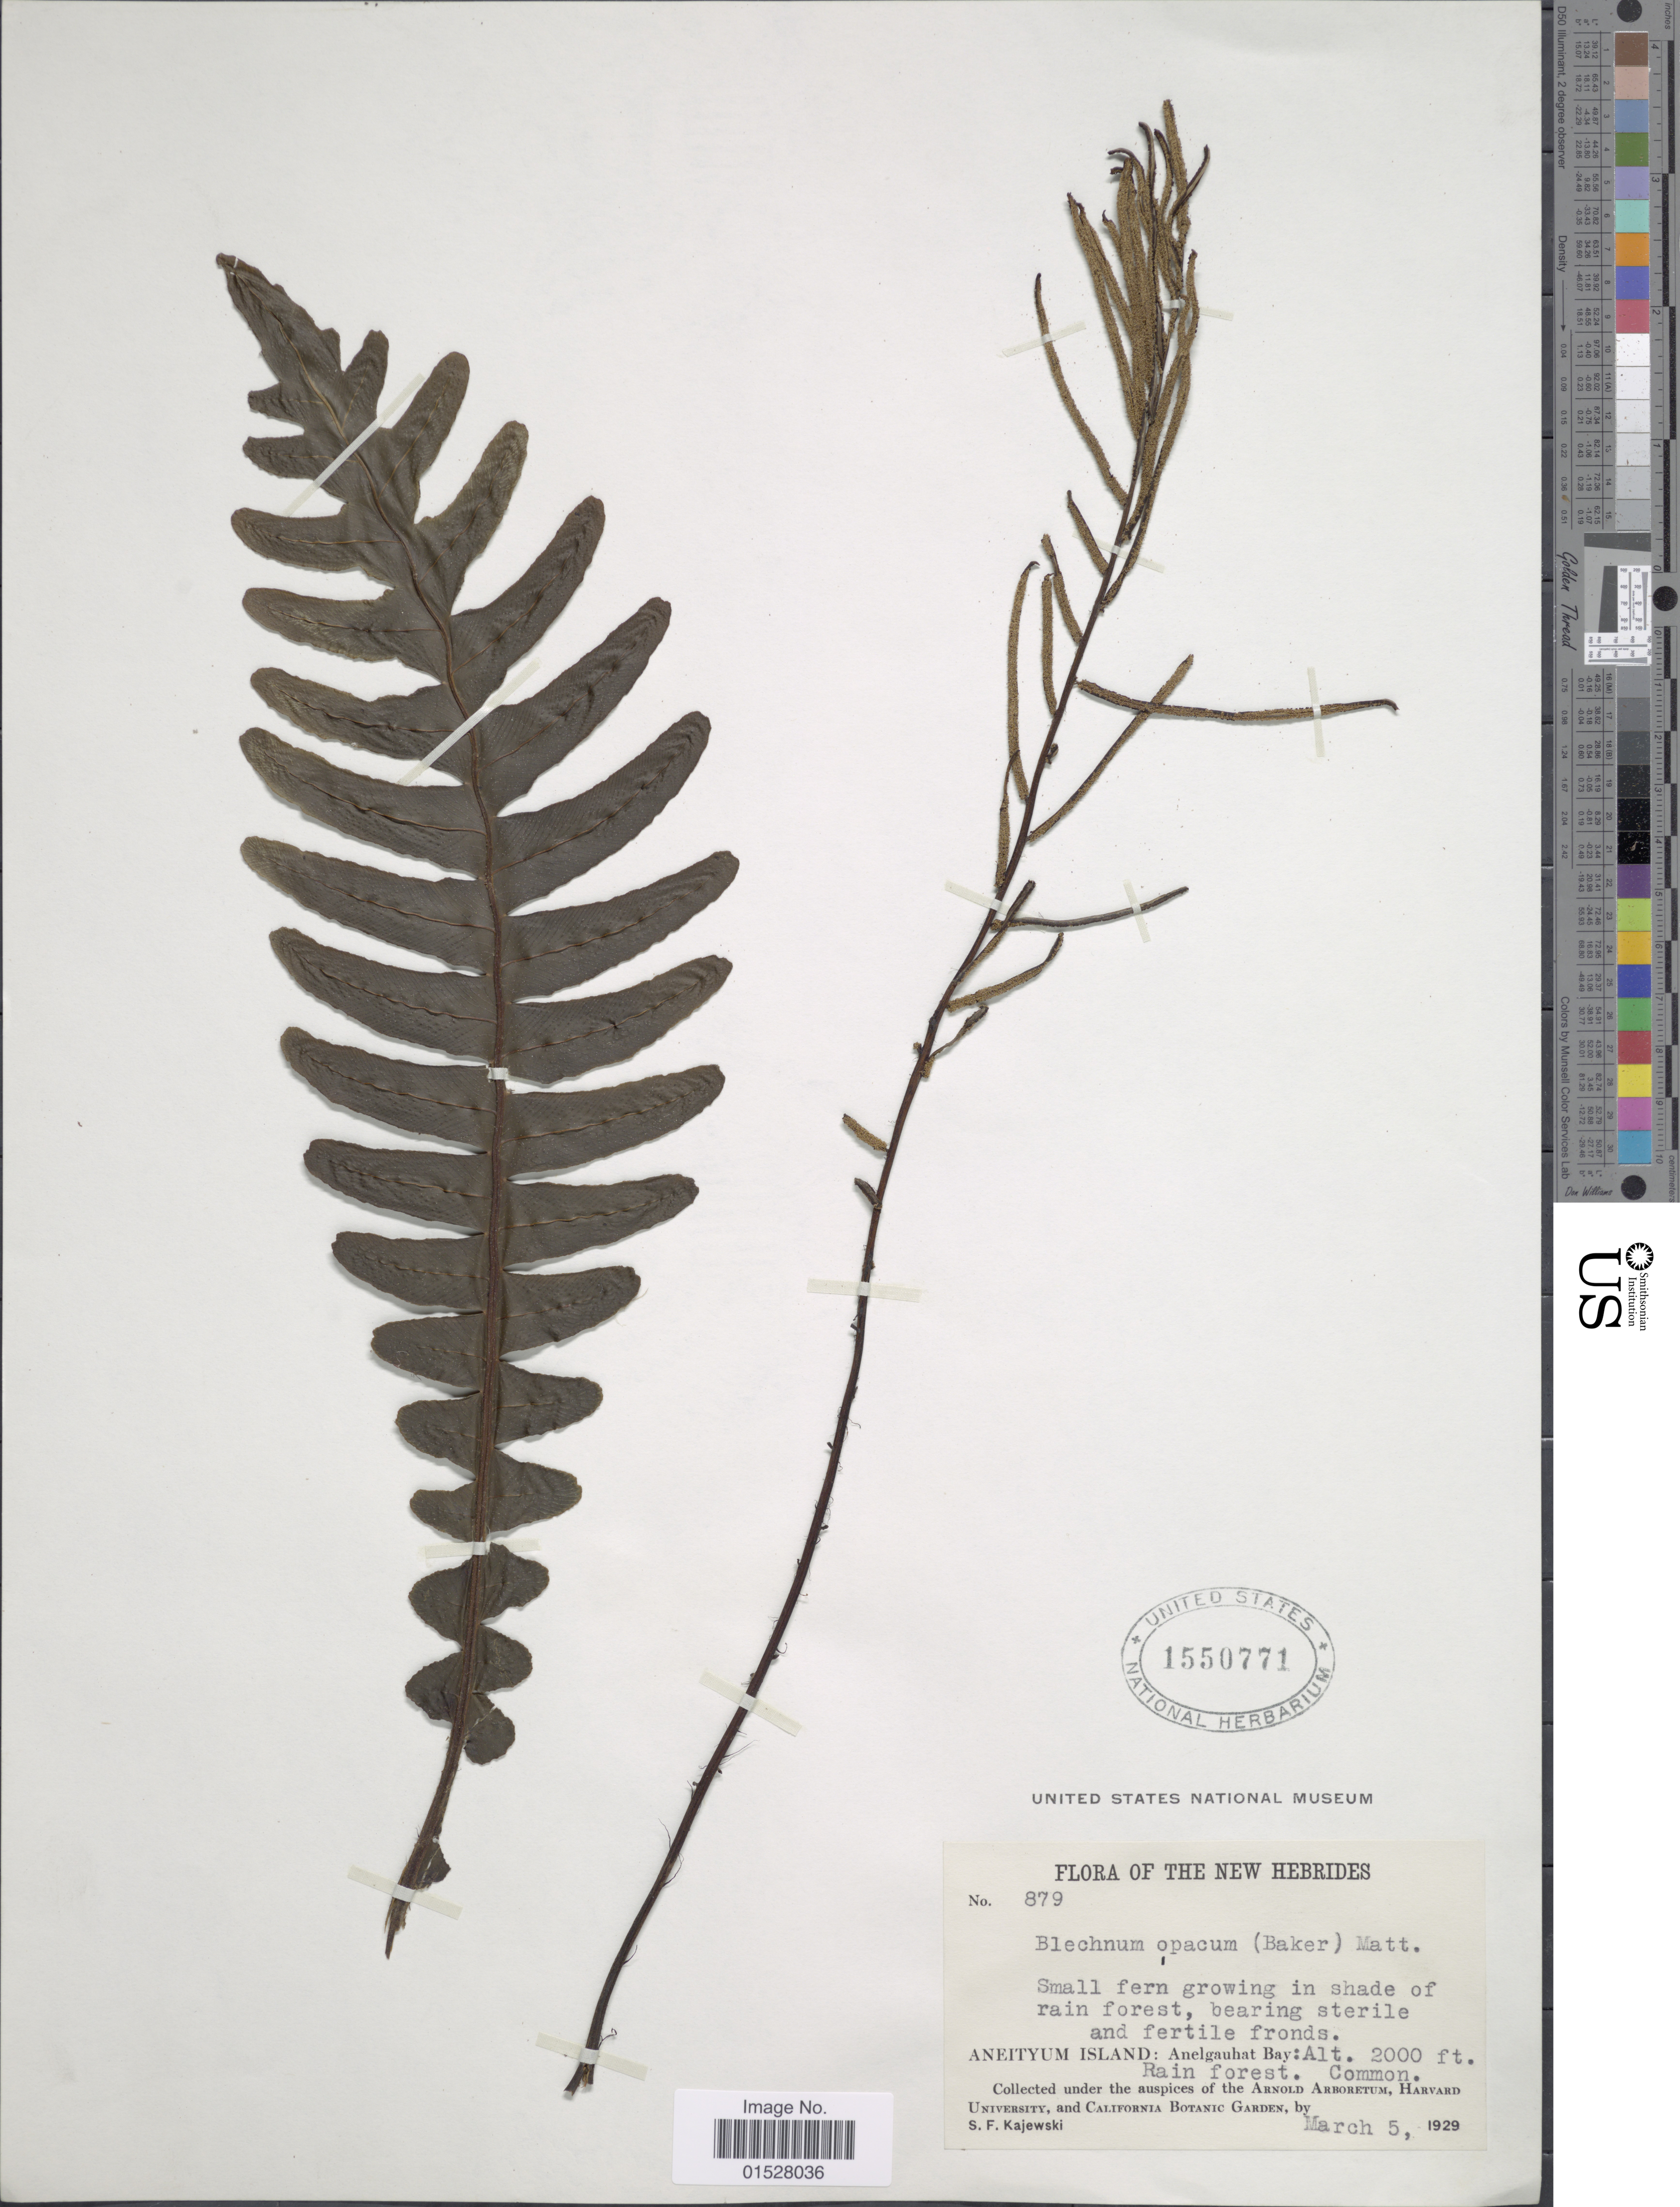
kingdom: Plantae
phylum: Tracheophyta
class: Polypodiopsida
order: Polypodiales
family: Blechnaceae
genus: Cranfillia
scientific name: Cranfillia opaca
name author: (Mett.) Gasper & V.A.O. Dittrich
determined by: Vazquez, R.; Molino, S.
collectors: S. Kajewski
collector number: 879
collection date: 1929-03-05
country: Vanuatu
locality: New Hebrides, Aneityum IslandL Anelgauhat Bay.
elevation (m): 610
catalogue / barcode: US 1550771